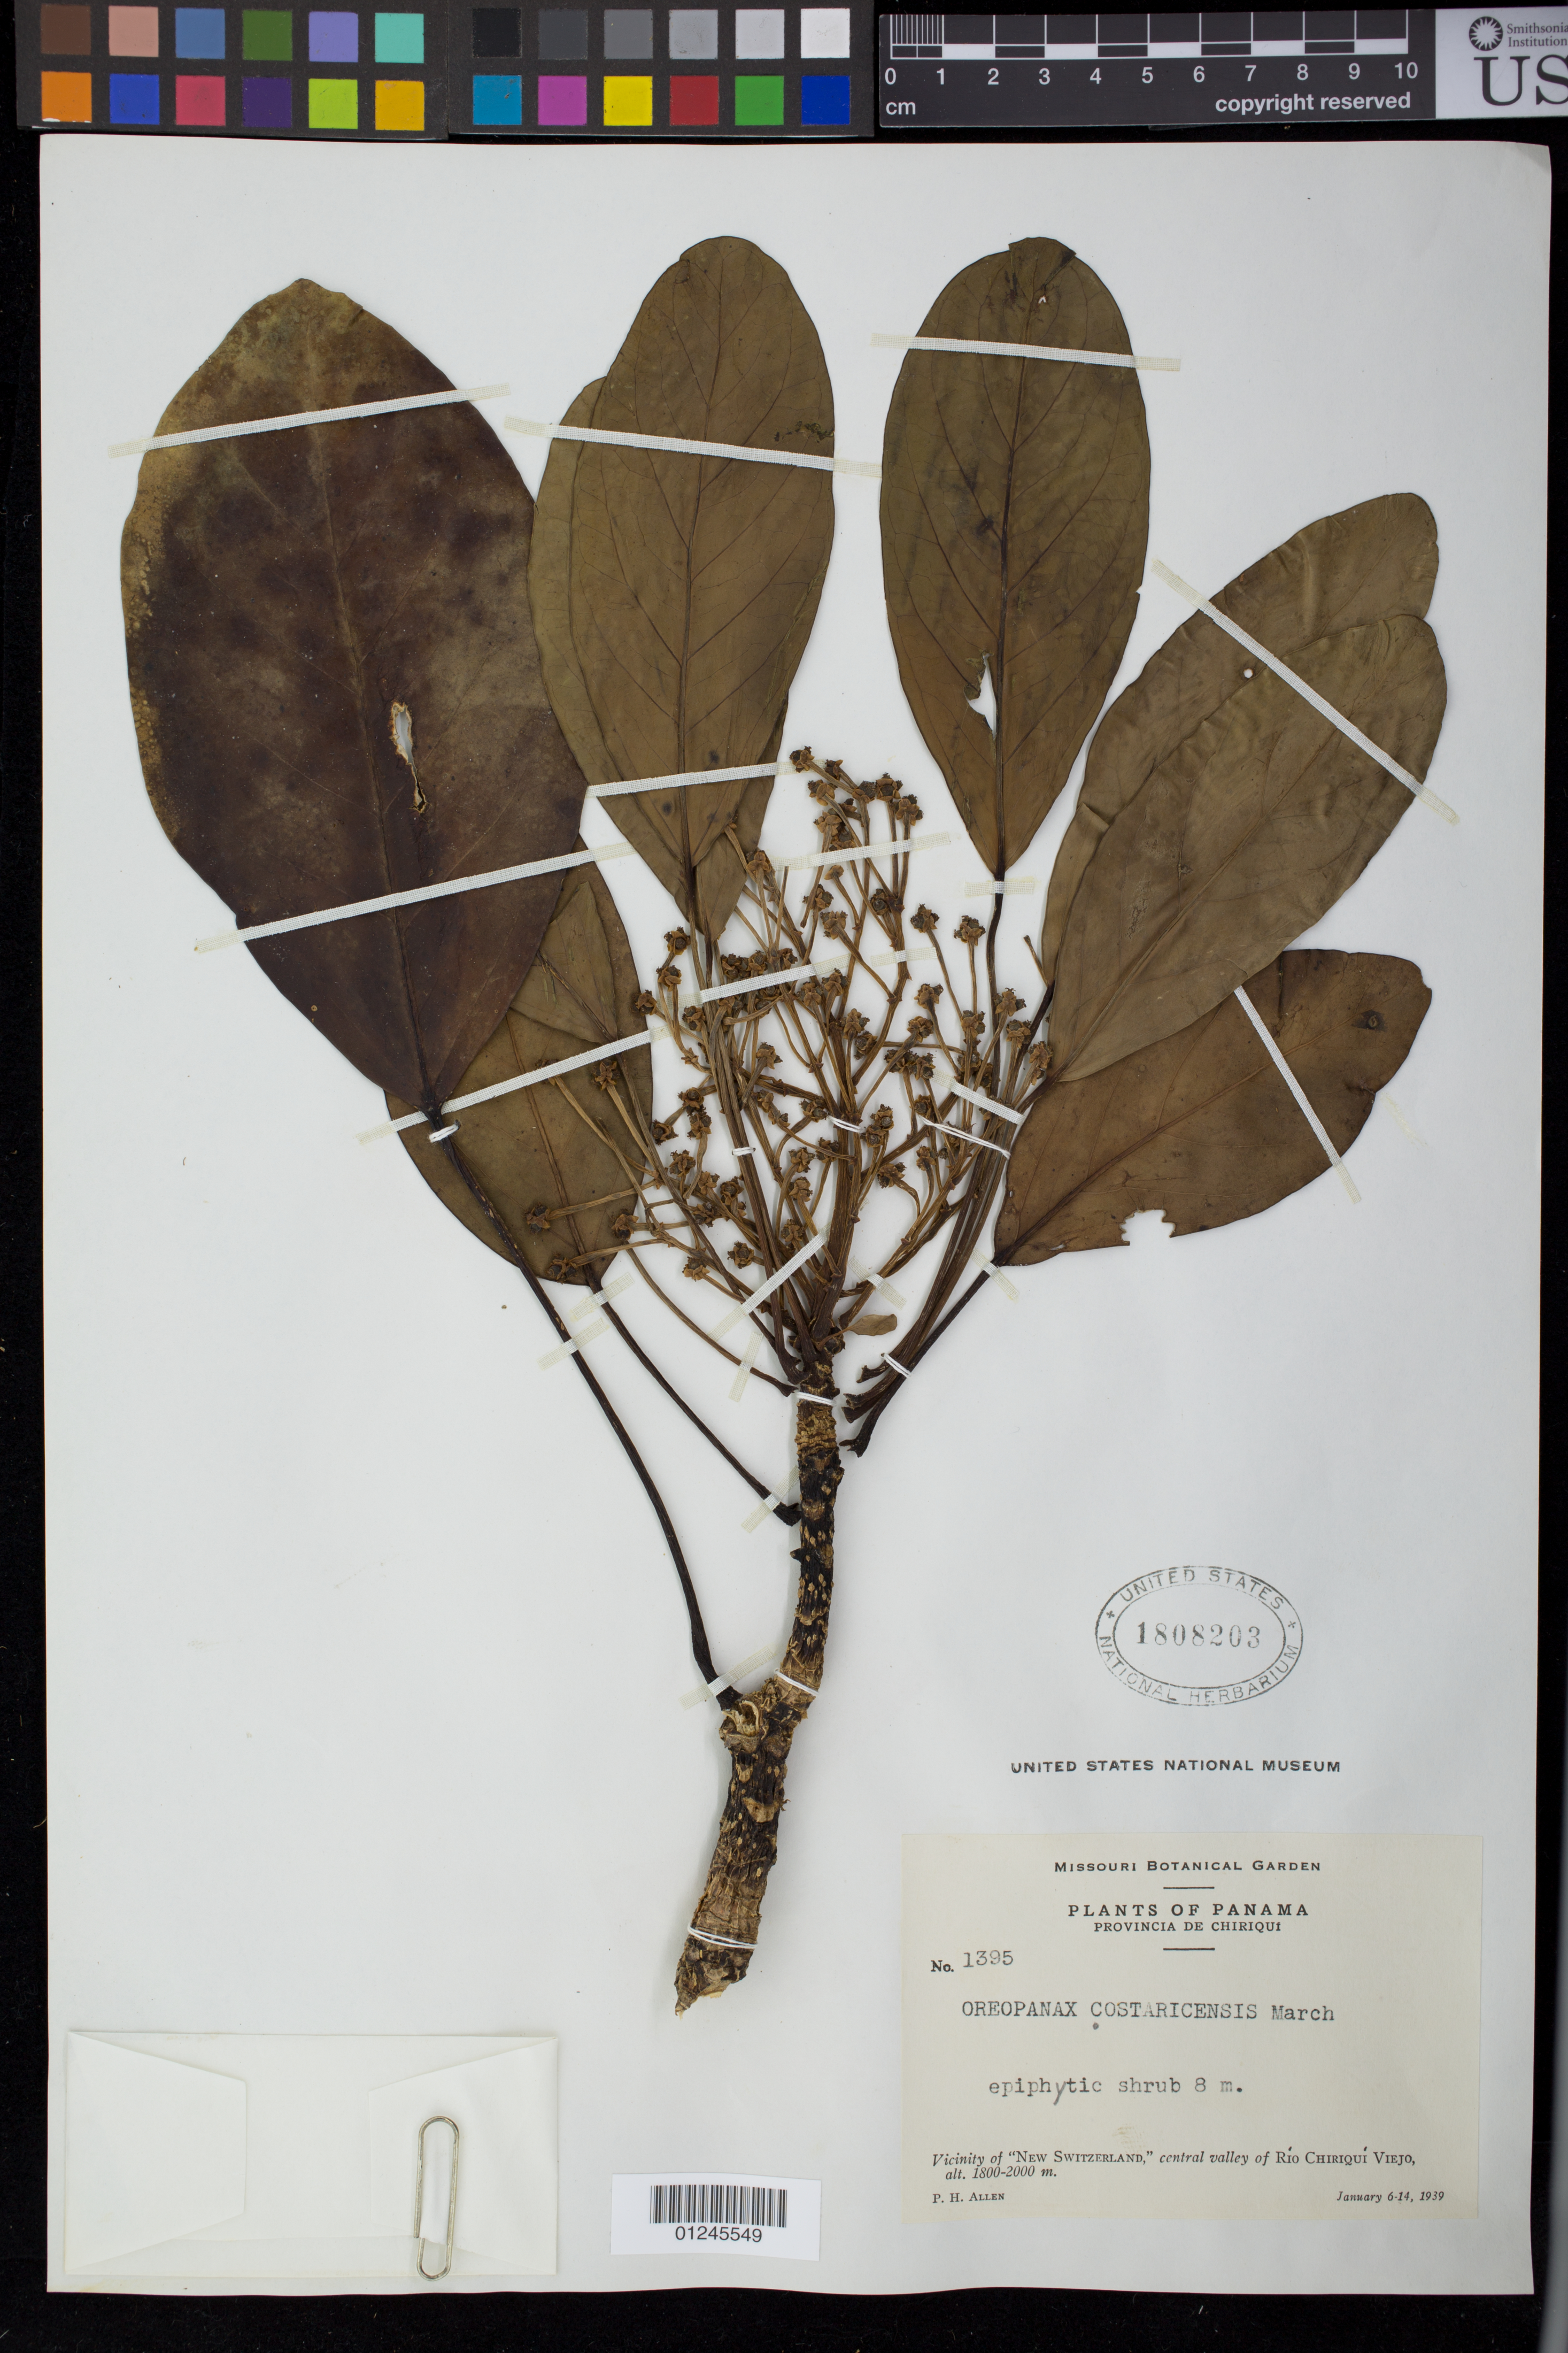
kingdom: Plantae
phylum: Tracheophyta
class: Magnoliopsida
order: Apiales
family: Araliaceae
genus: Oreopanax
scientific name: Oreopanax costaricensis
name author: Marchal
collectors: P. H. Allen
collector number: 1395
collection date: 1939-01-06/1939-01-14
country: Panama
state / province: Chiriqui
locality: Vicinity of "New Switzerland", central valley of Rio Chiriqui Viejo.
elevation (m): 1800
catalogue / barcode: US 1808203